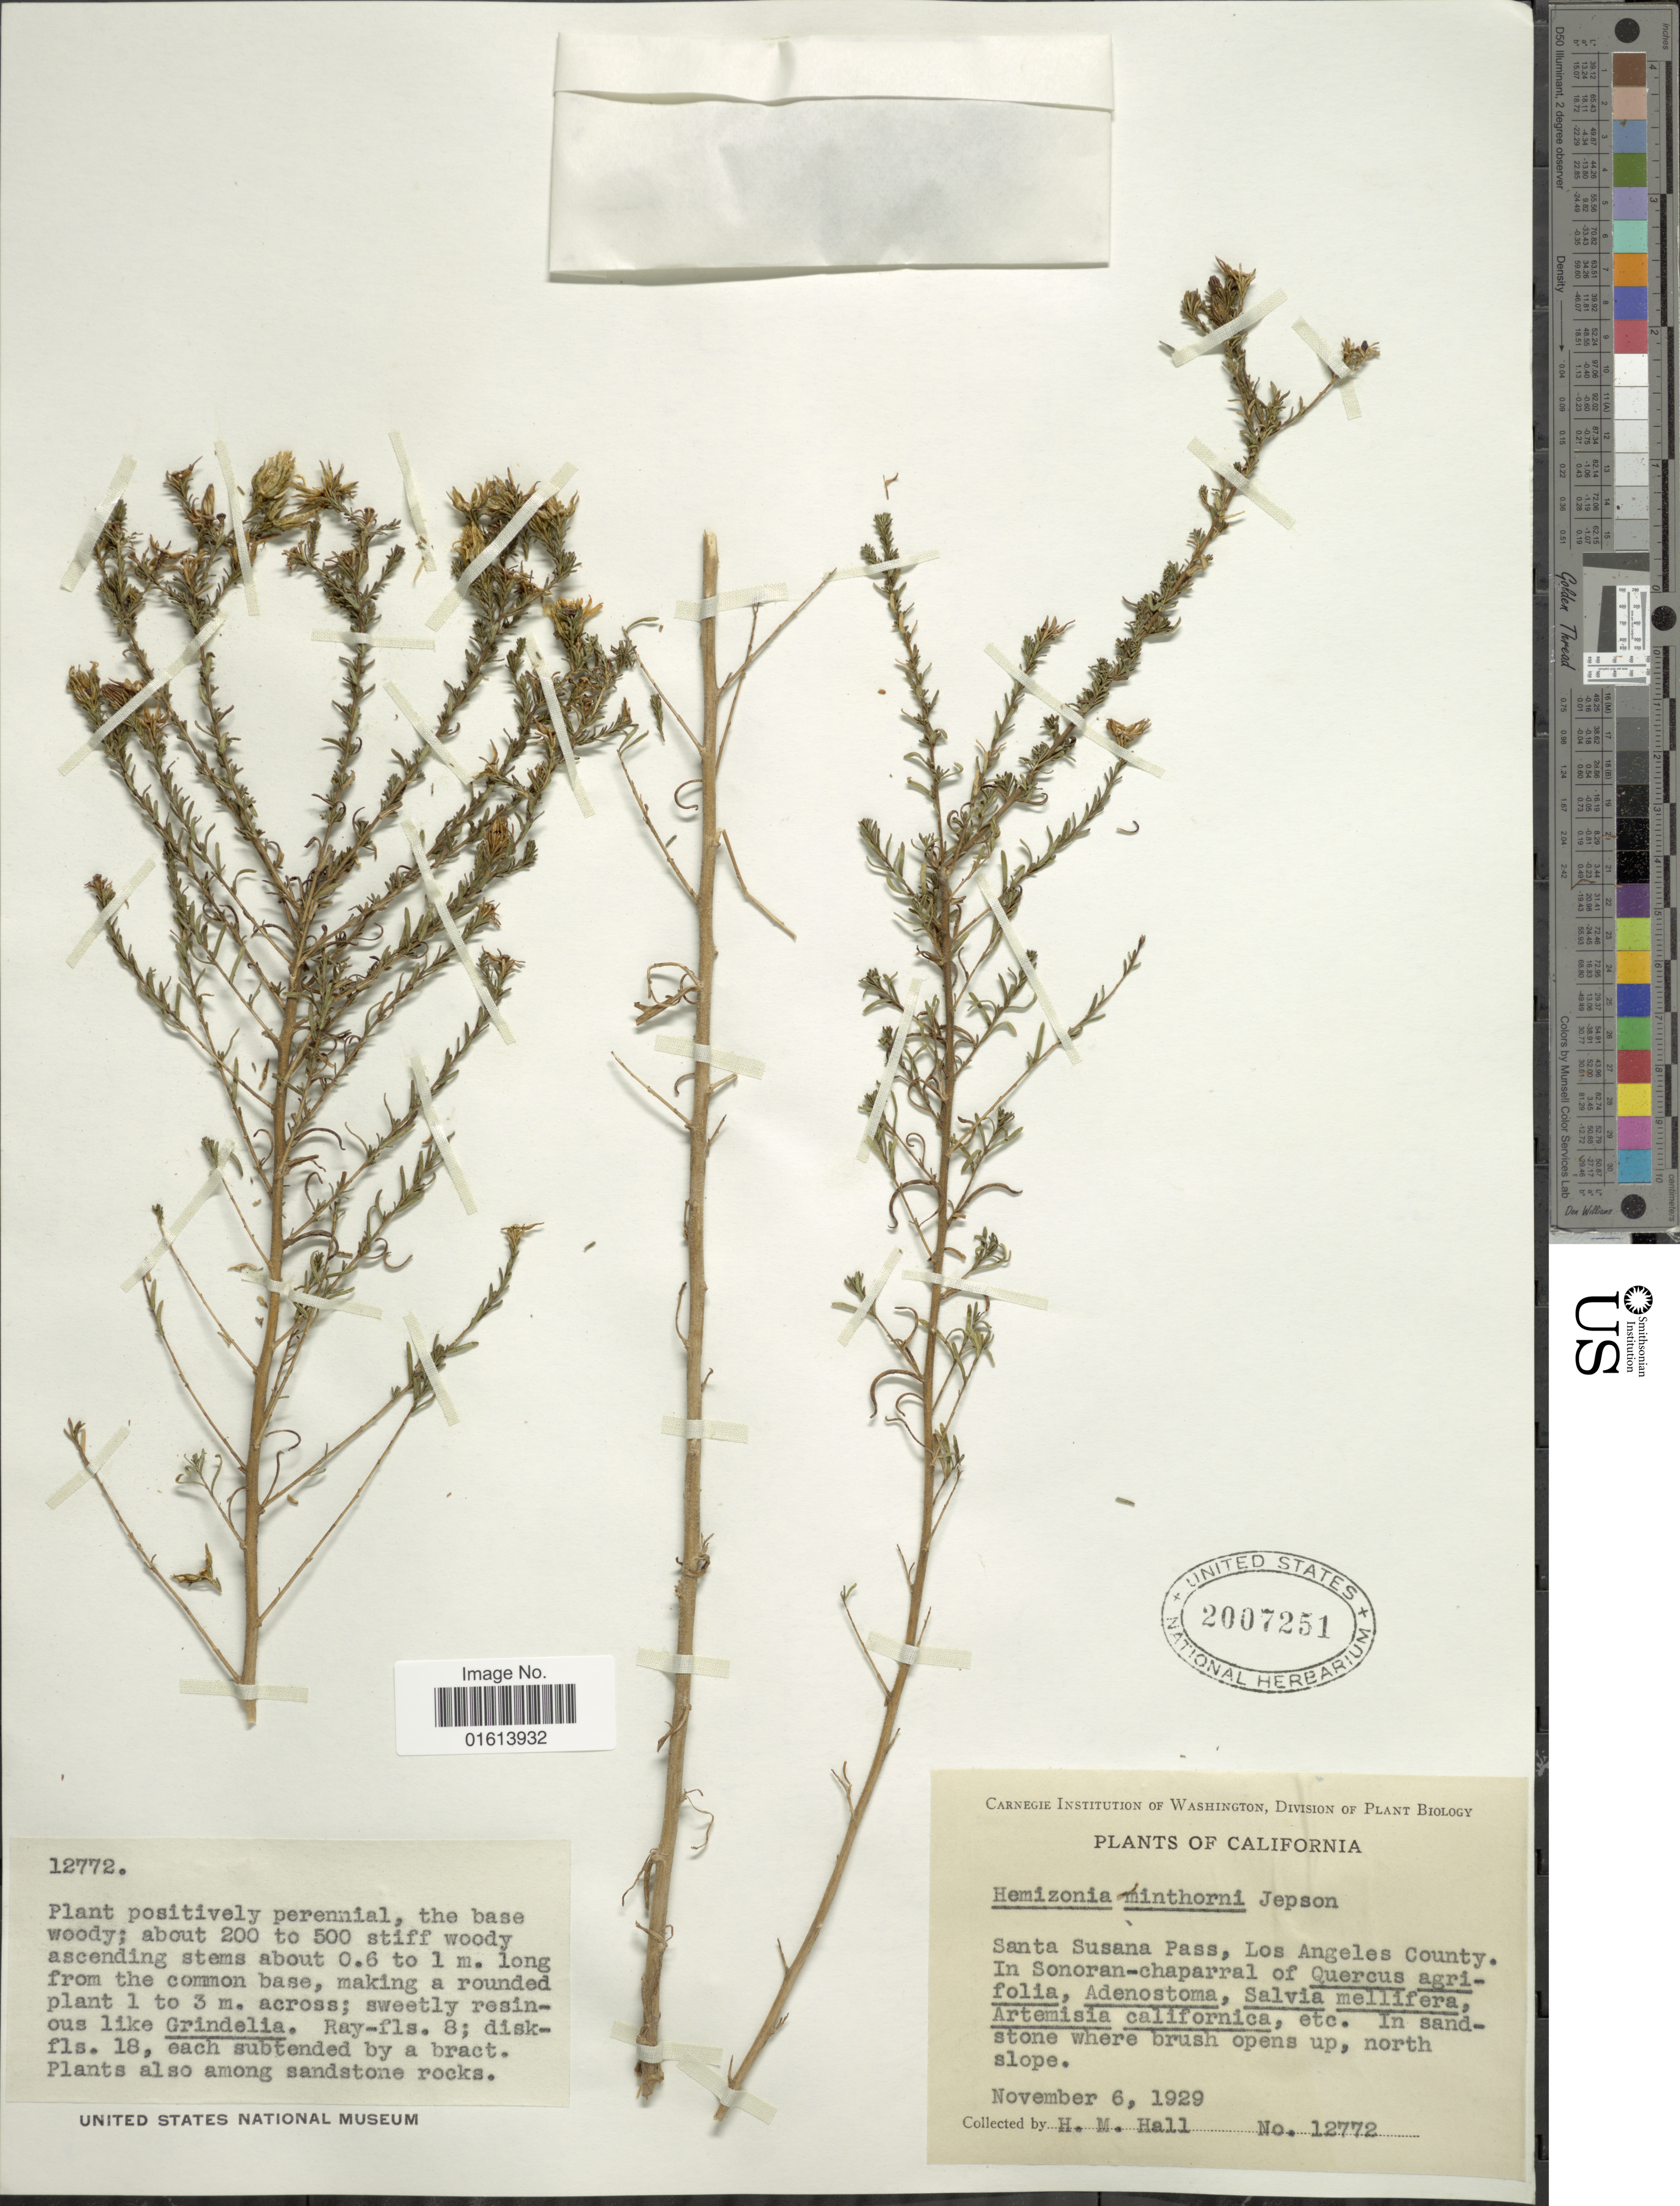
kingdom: Plantae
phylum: Tracheophyta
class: Magnoliopsida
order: Asterales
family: Asteraceae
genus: Deinandra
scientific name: Deinandra minthornii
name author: (Jeps.) B.G. Baldwin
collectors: H. M. Hall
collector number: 12772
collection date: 1929-11-06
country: United States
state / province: California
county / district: Los Angeles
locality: California. Santa Susana Pass, Los Angeles County.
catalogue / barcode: US 2007251